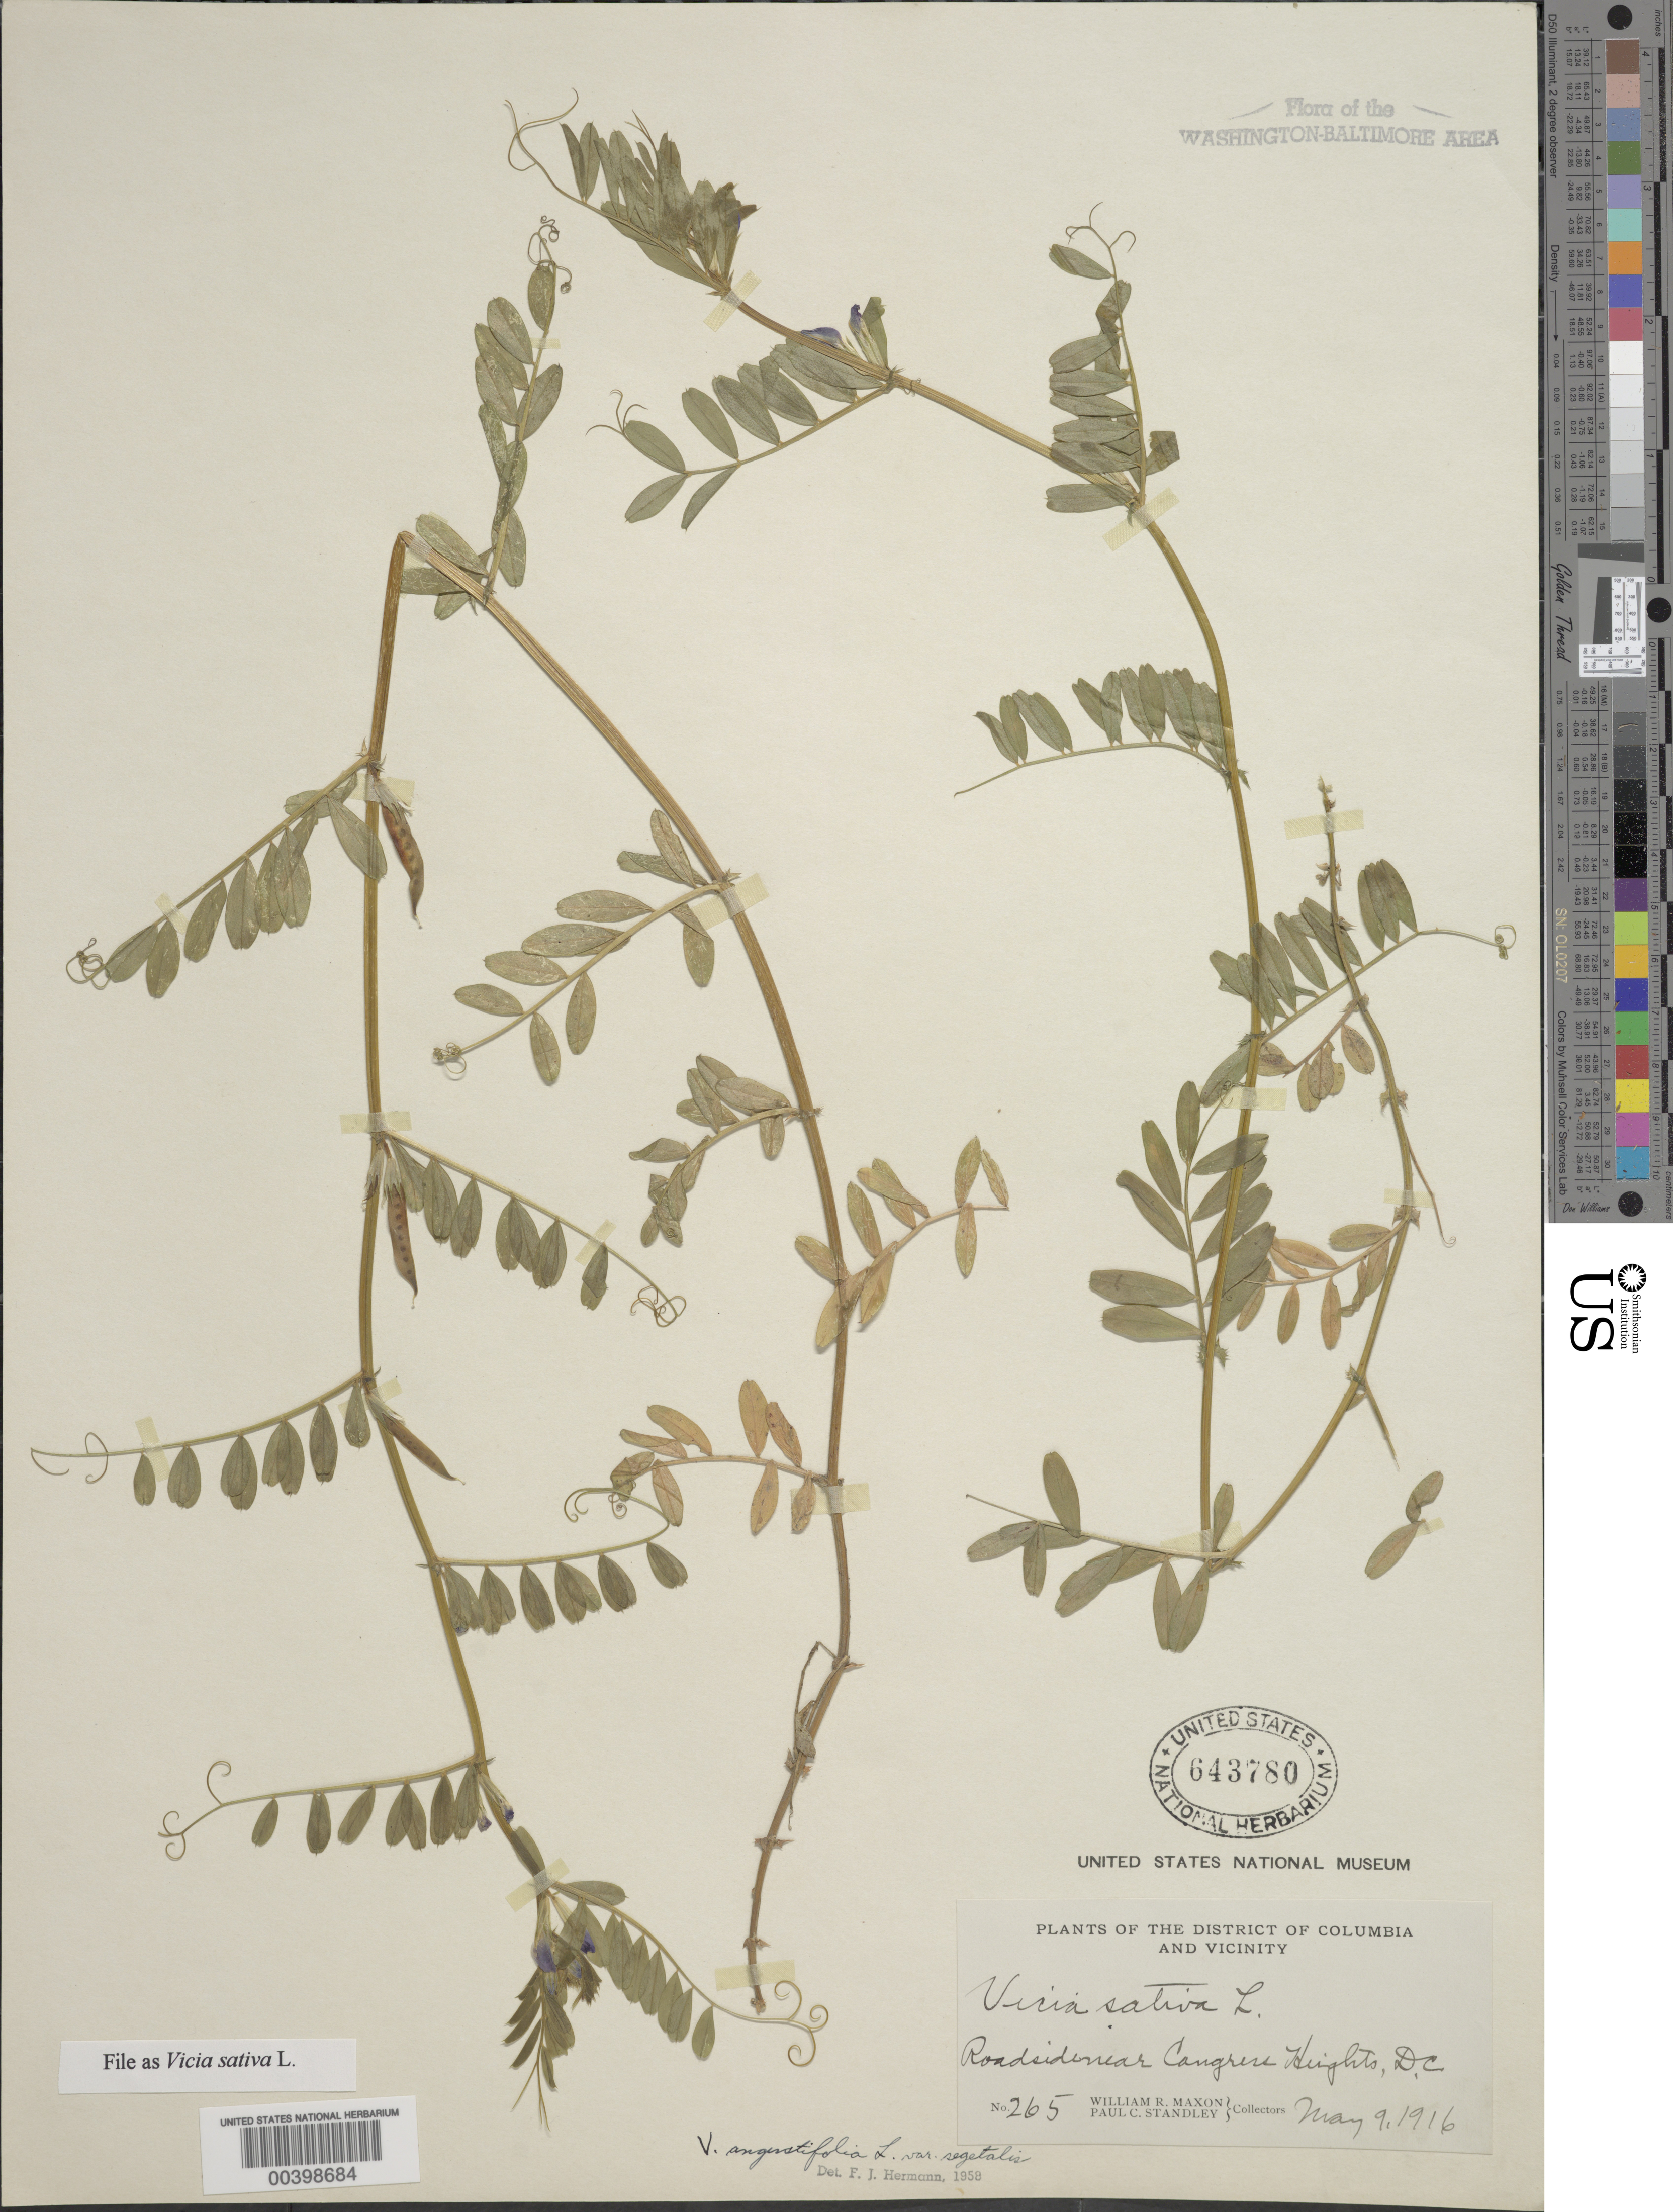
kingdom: Plantae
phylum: Tracheophyta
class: Magnoliopsida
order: Fabales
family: Fabaceae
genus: Vicia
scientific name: Vicia sativa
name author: L.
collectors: W. R. Maxon & P. C. Standley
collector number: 265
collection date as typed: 09 May 1916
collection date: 1916-05-09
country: United States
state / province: District of Columbia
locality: Near Congress Heights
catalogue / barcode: US 643780